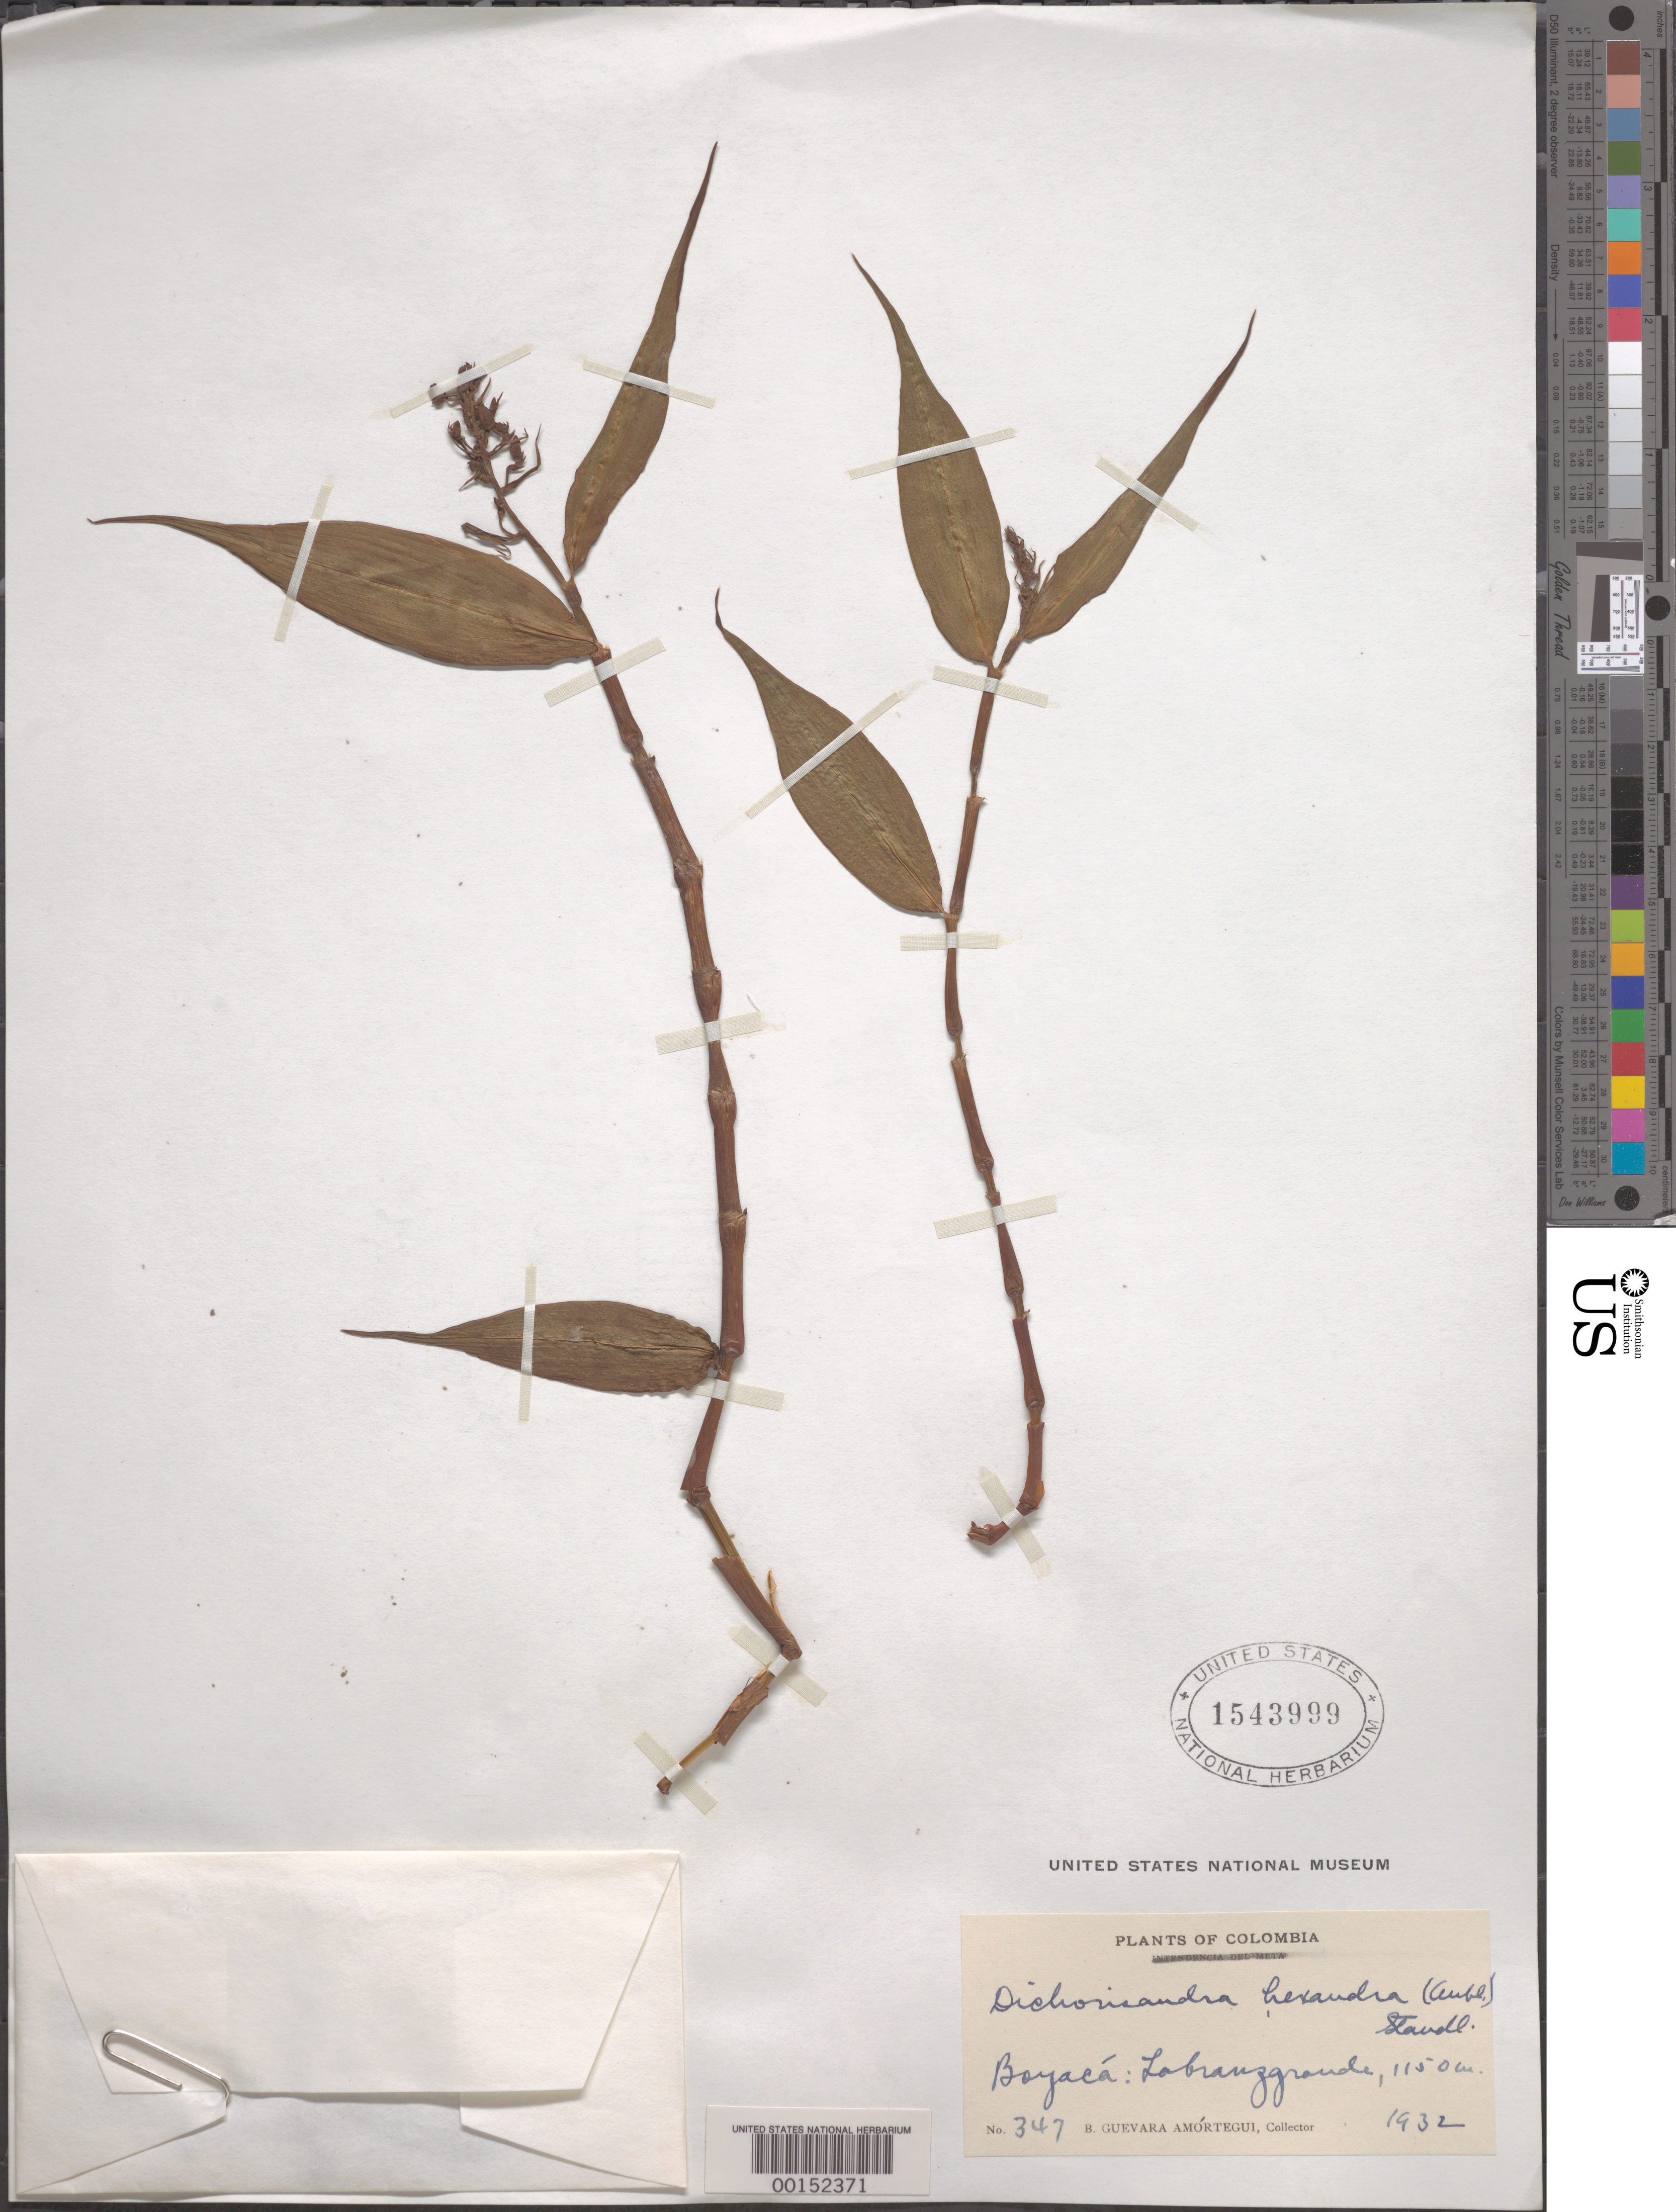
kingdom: Plantae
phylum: Tracheophyta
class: Liliopsida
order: Commelinales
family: Commelinaceae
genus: Dichorisandra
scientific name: Dichorisandra hexandra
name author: (Aubl.) Standl.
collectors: B. Amortegui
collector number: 347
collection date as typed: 1932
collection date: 1932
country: Colombia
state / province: Boyacá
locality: LAbrang Grande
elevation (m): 1150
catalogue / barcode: US 1543999